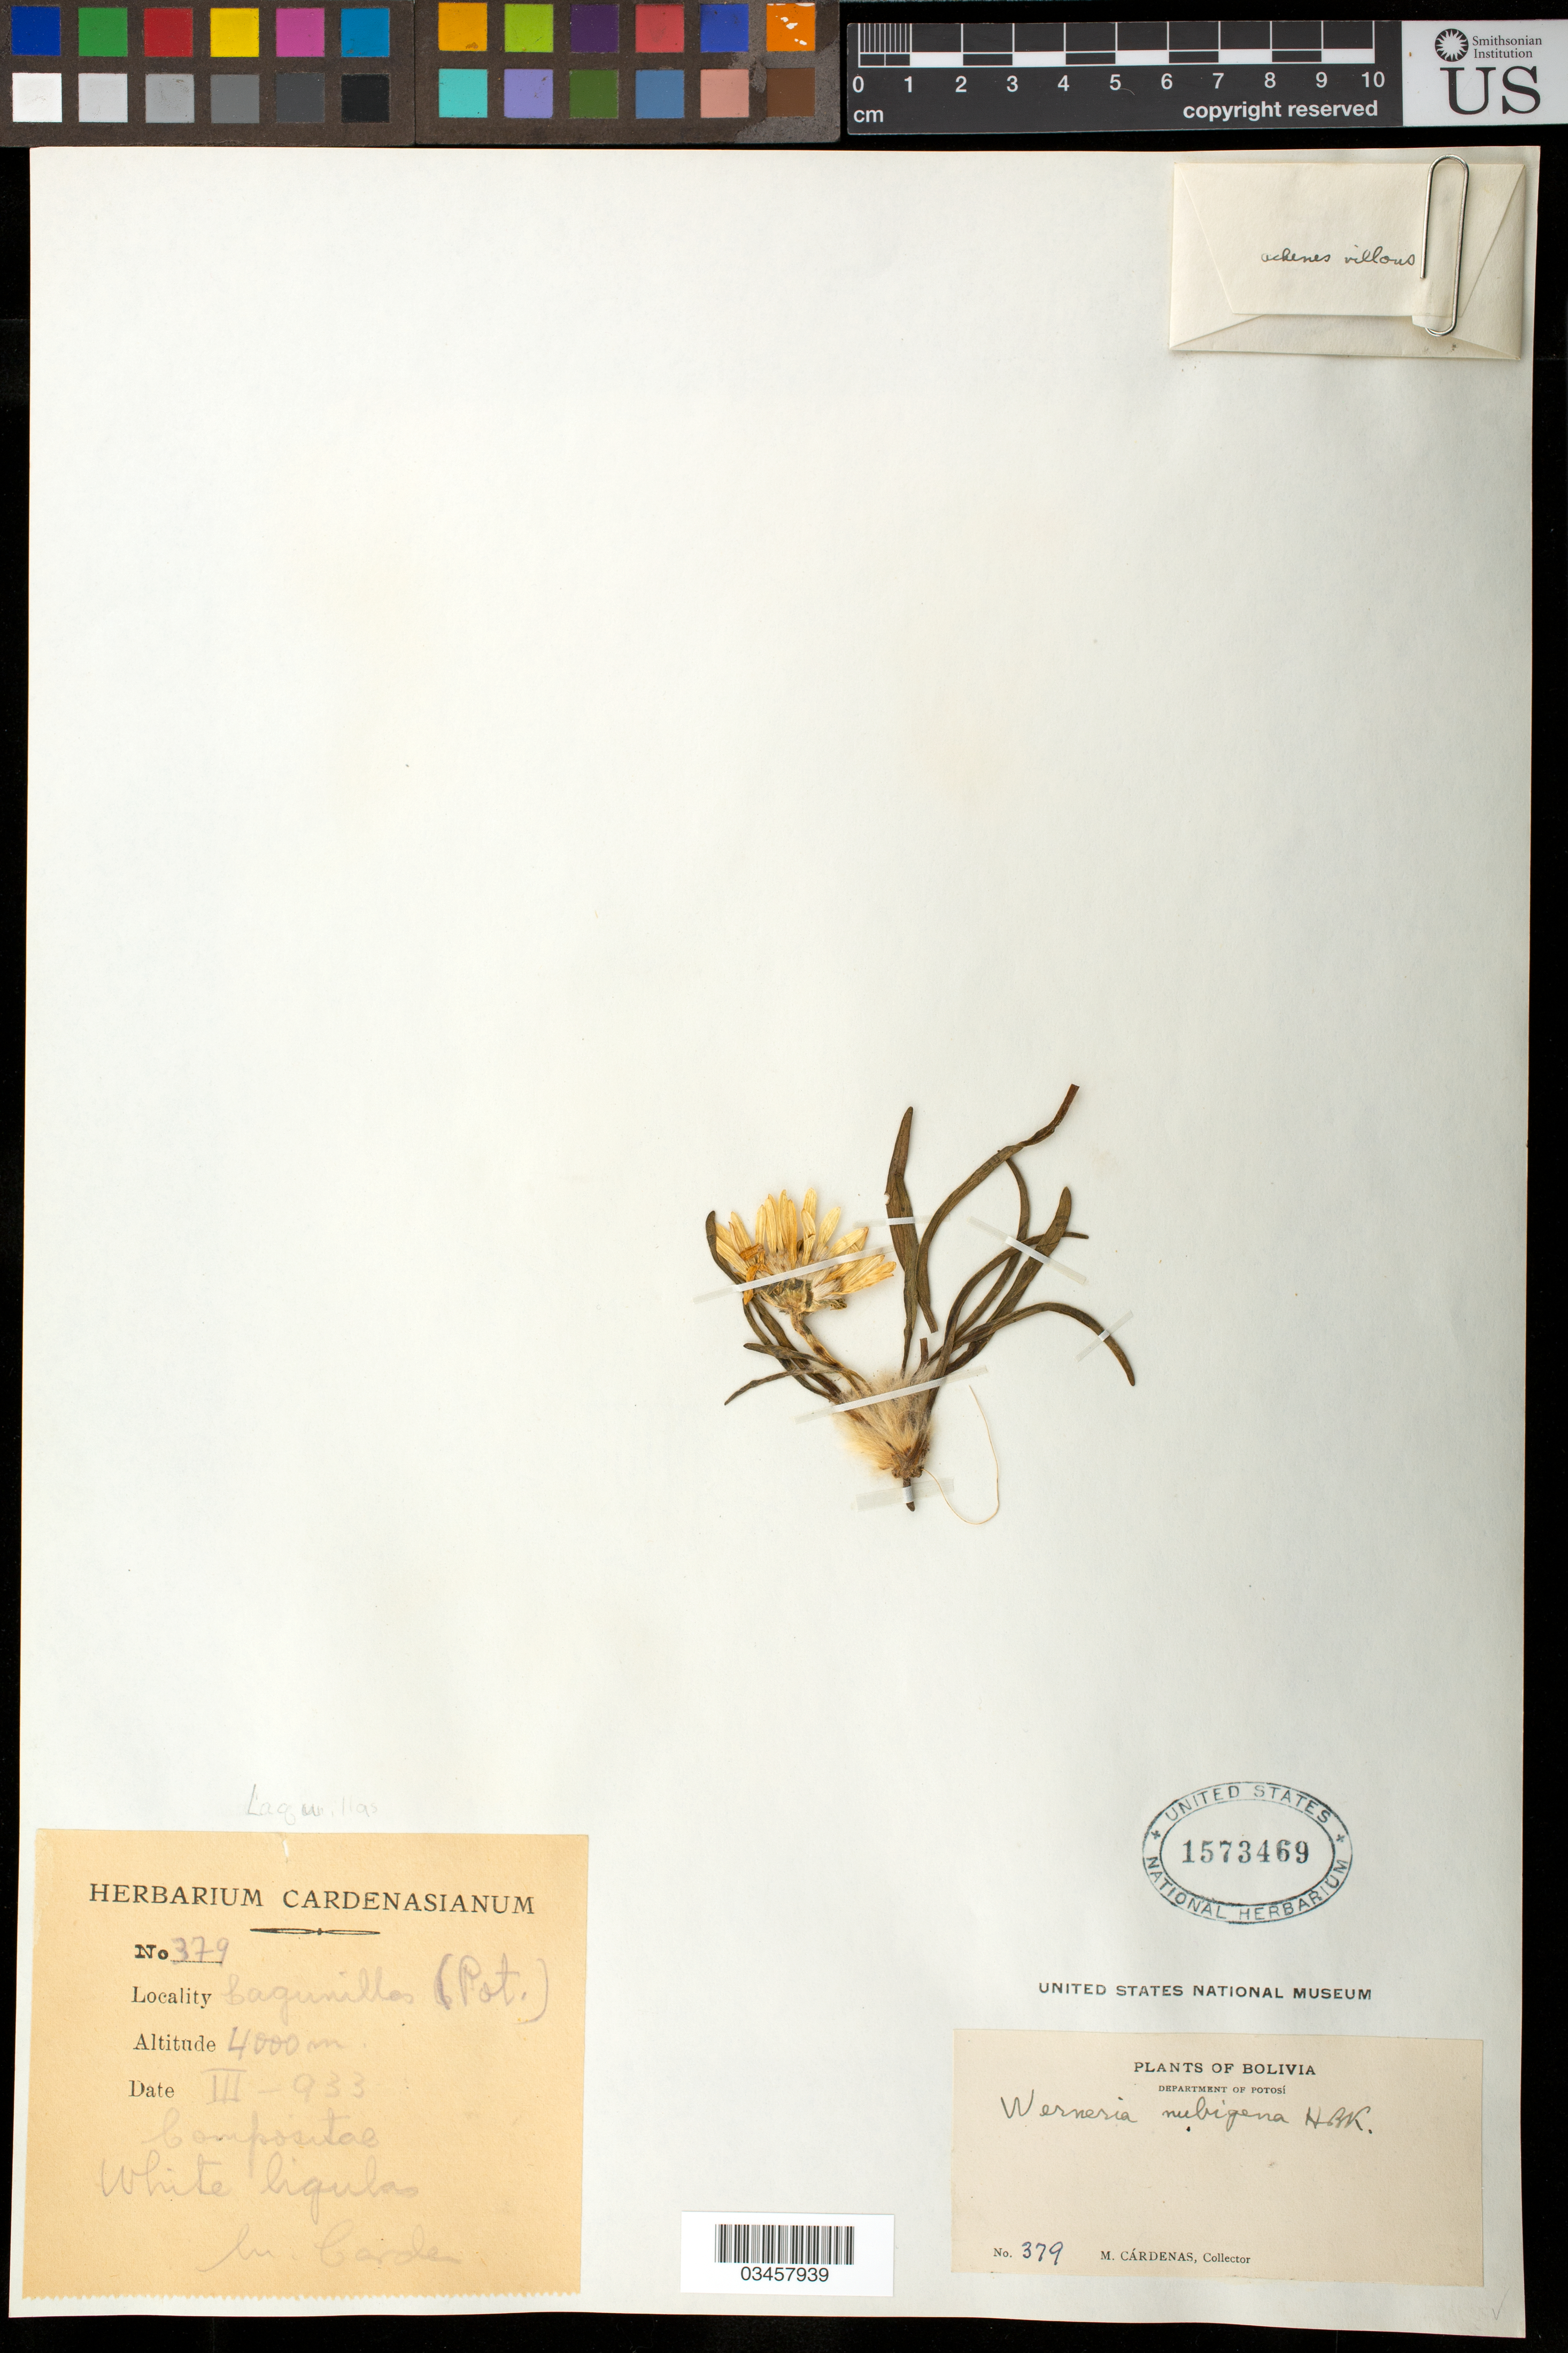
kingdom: Plantae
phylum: Tracheophyta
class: Magnoliopsida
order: Asterales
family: Asteraceae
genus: Werneria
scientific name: Werneria nubigena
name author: Kunth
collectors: M. Cárdenas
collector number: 379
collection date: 1933-03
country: Bolivia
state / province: Potosi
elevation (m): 4000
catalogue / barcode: US 1573469